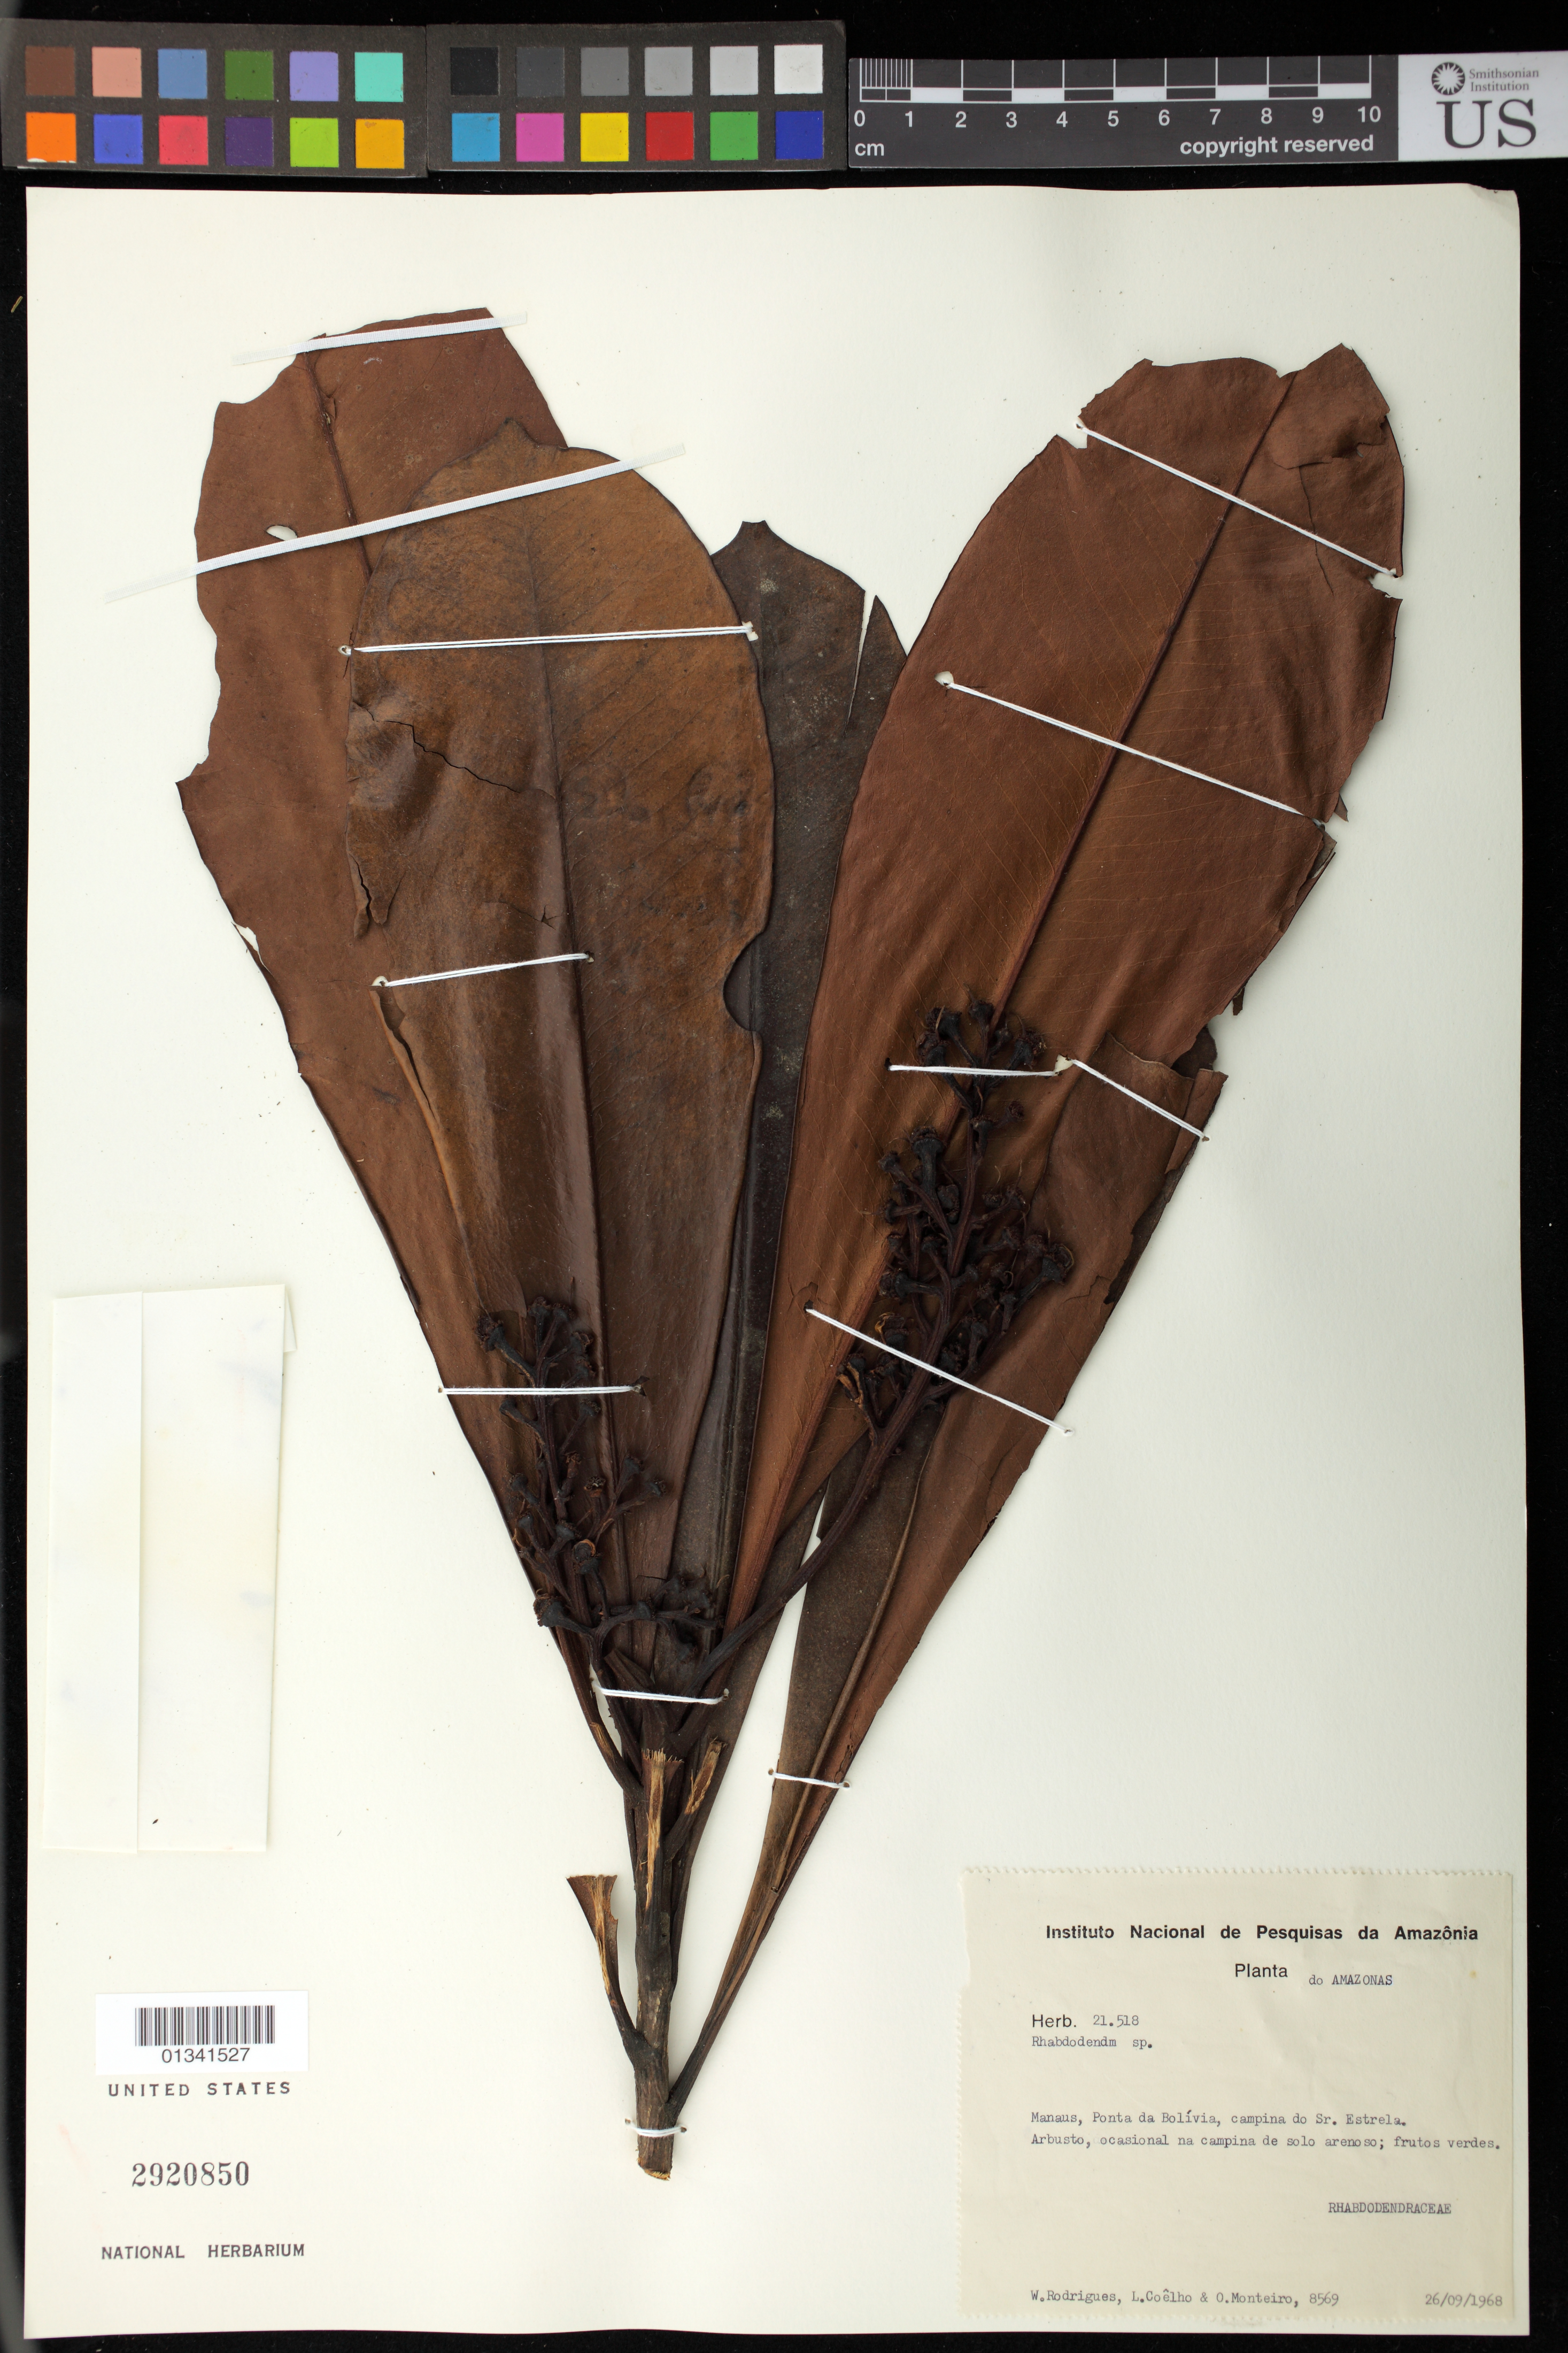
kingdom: Plantae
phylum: Tracheophyta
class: Magnoliopsida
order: Caryophyllales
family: Rhabdodendraceae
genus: Rhabdodendron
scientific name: Rhabdodendron sp.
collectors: W. A. Rodrigues, L. Coêlho & O. P. Monteiro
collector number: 8569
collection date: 1968-09-26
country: Brazil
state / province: Amazonas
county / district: Manaus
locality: Ponta da Bolívia, campina do Sr. Estrela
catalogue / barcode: US 2920850